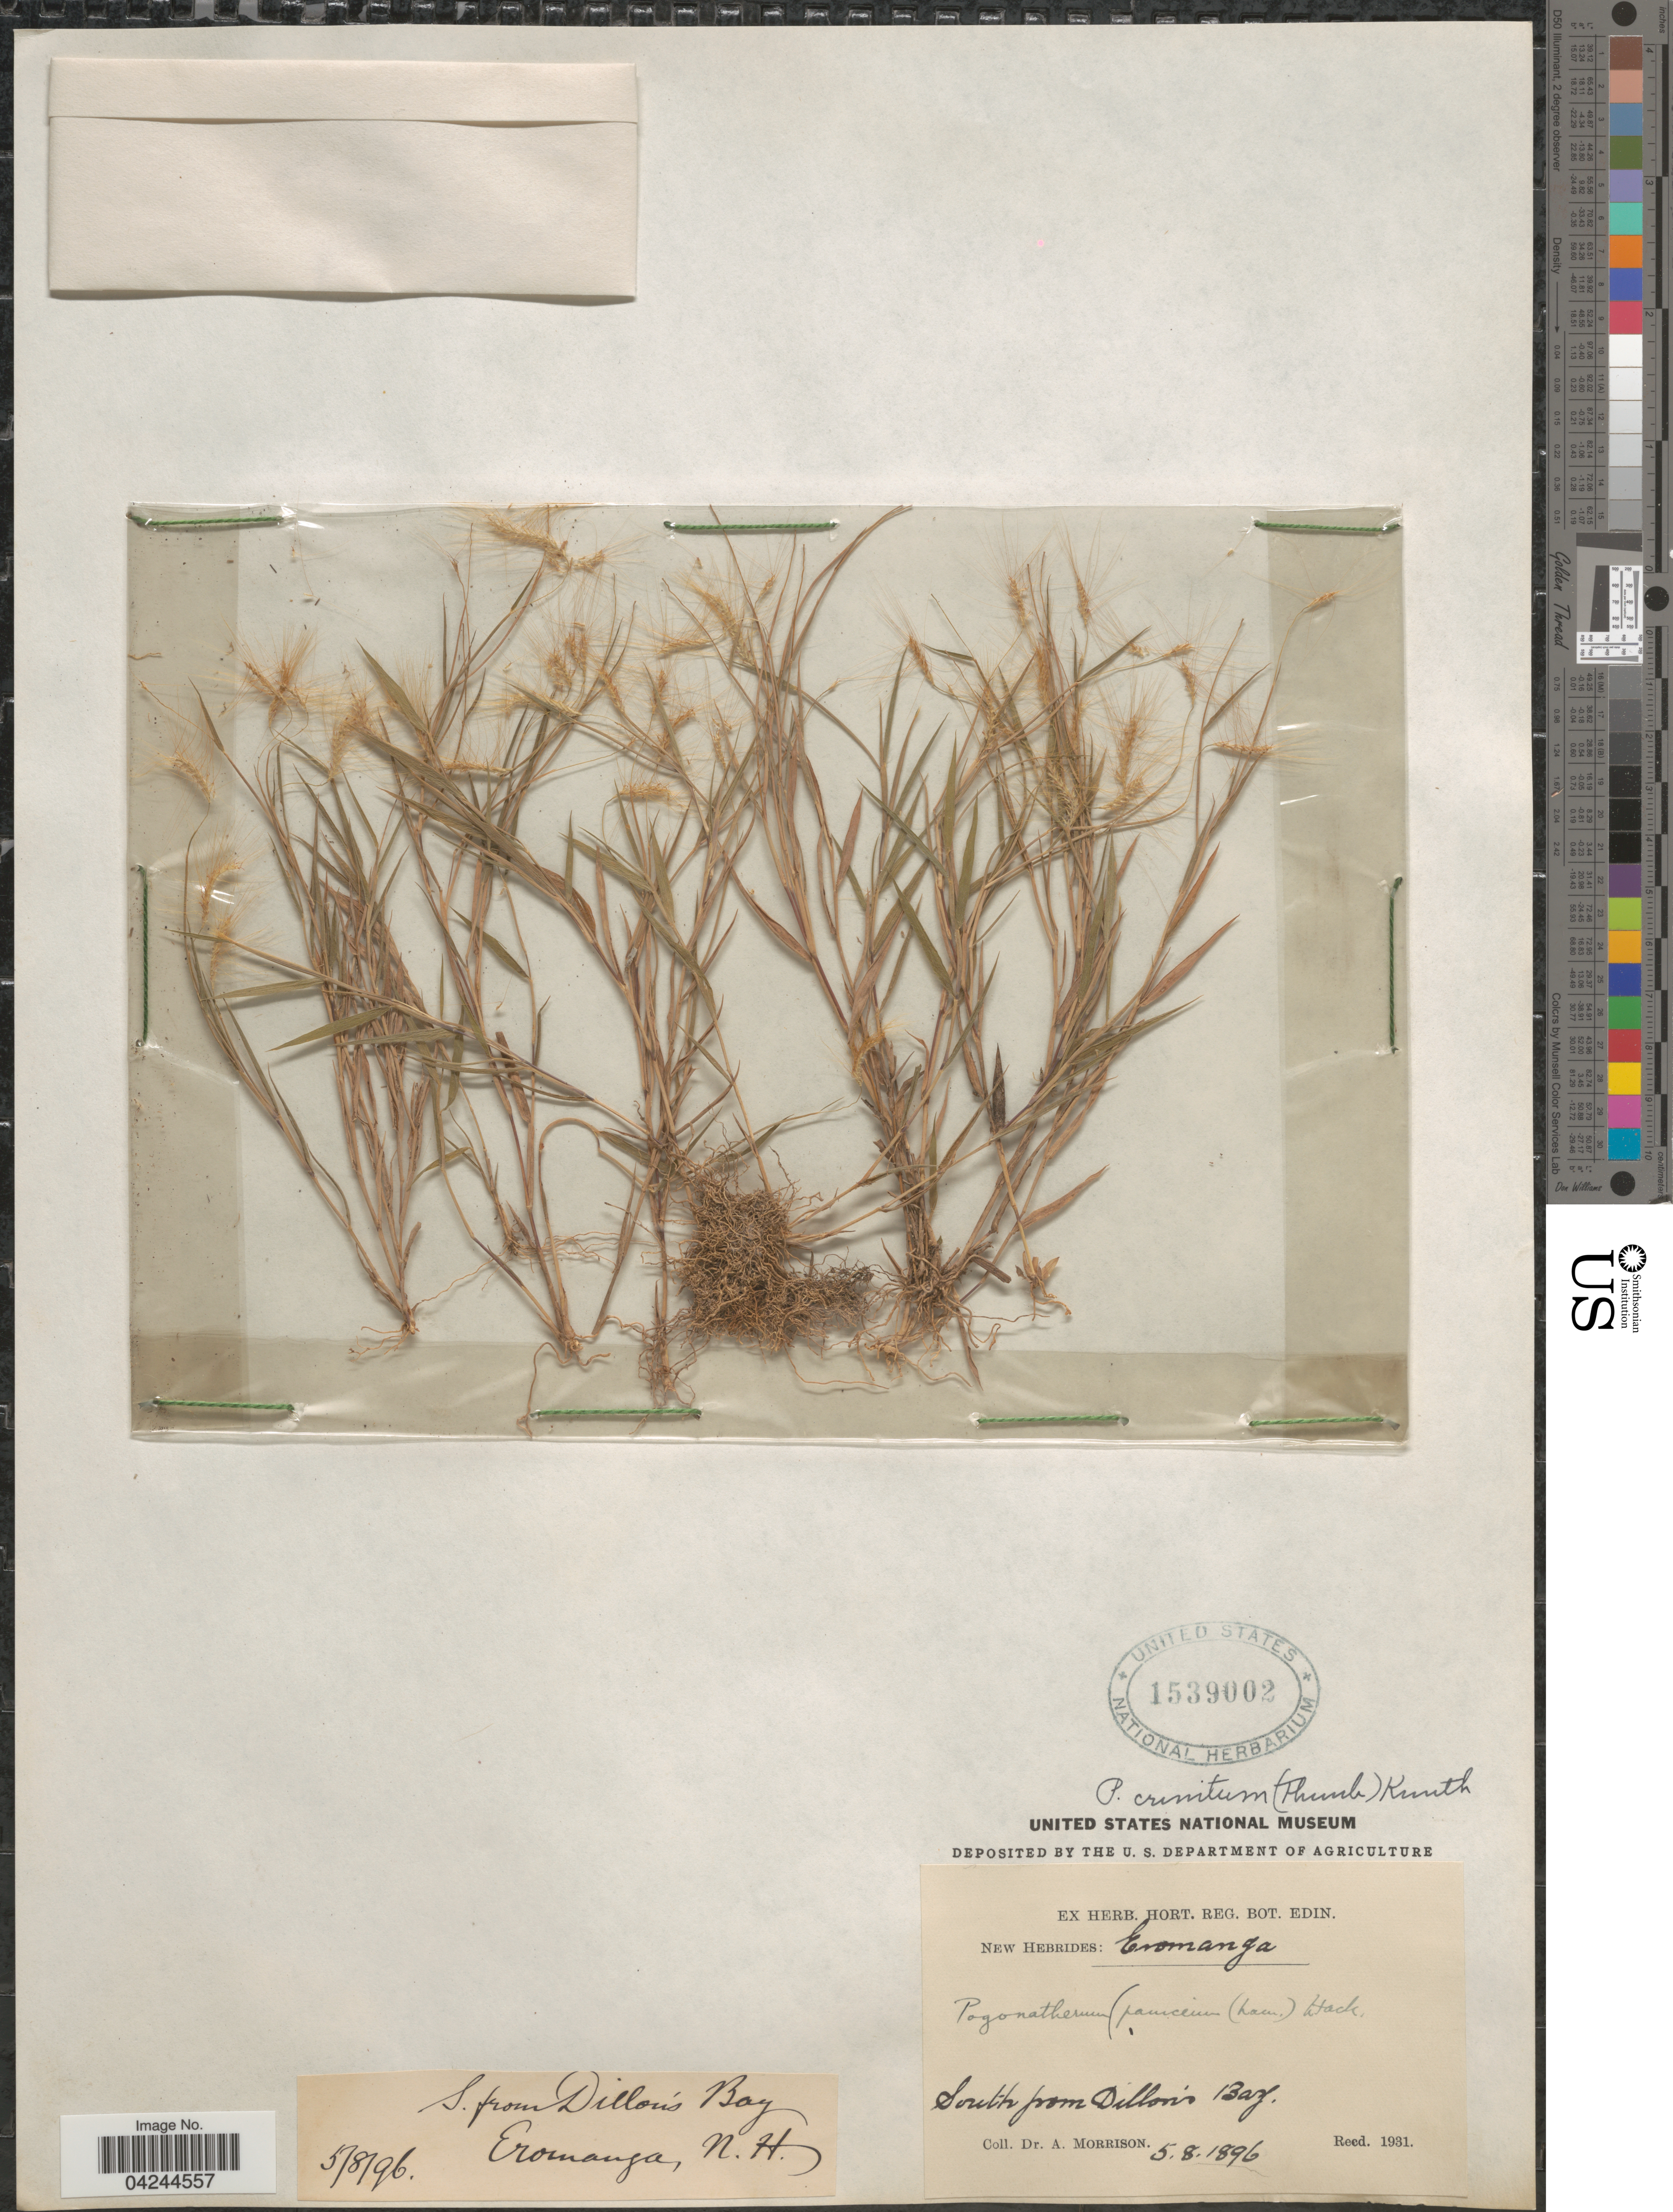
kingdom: Plantae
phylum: Tracheophyta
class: Liliopsida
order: Poales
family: Poaceae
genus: Pogonatherum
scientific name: Pogonatherum crinitum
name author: (Thunb.) Kunth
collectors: A. Morrison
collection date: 1896-08-05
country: Vanuatu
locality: New Hebrides: Eromanga. South from Dillon's Bay.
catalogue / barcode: US 1539002